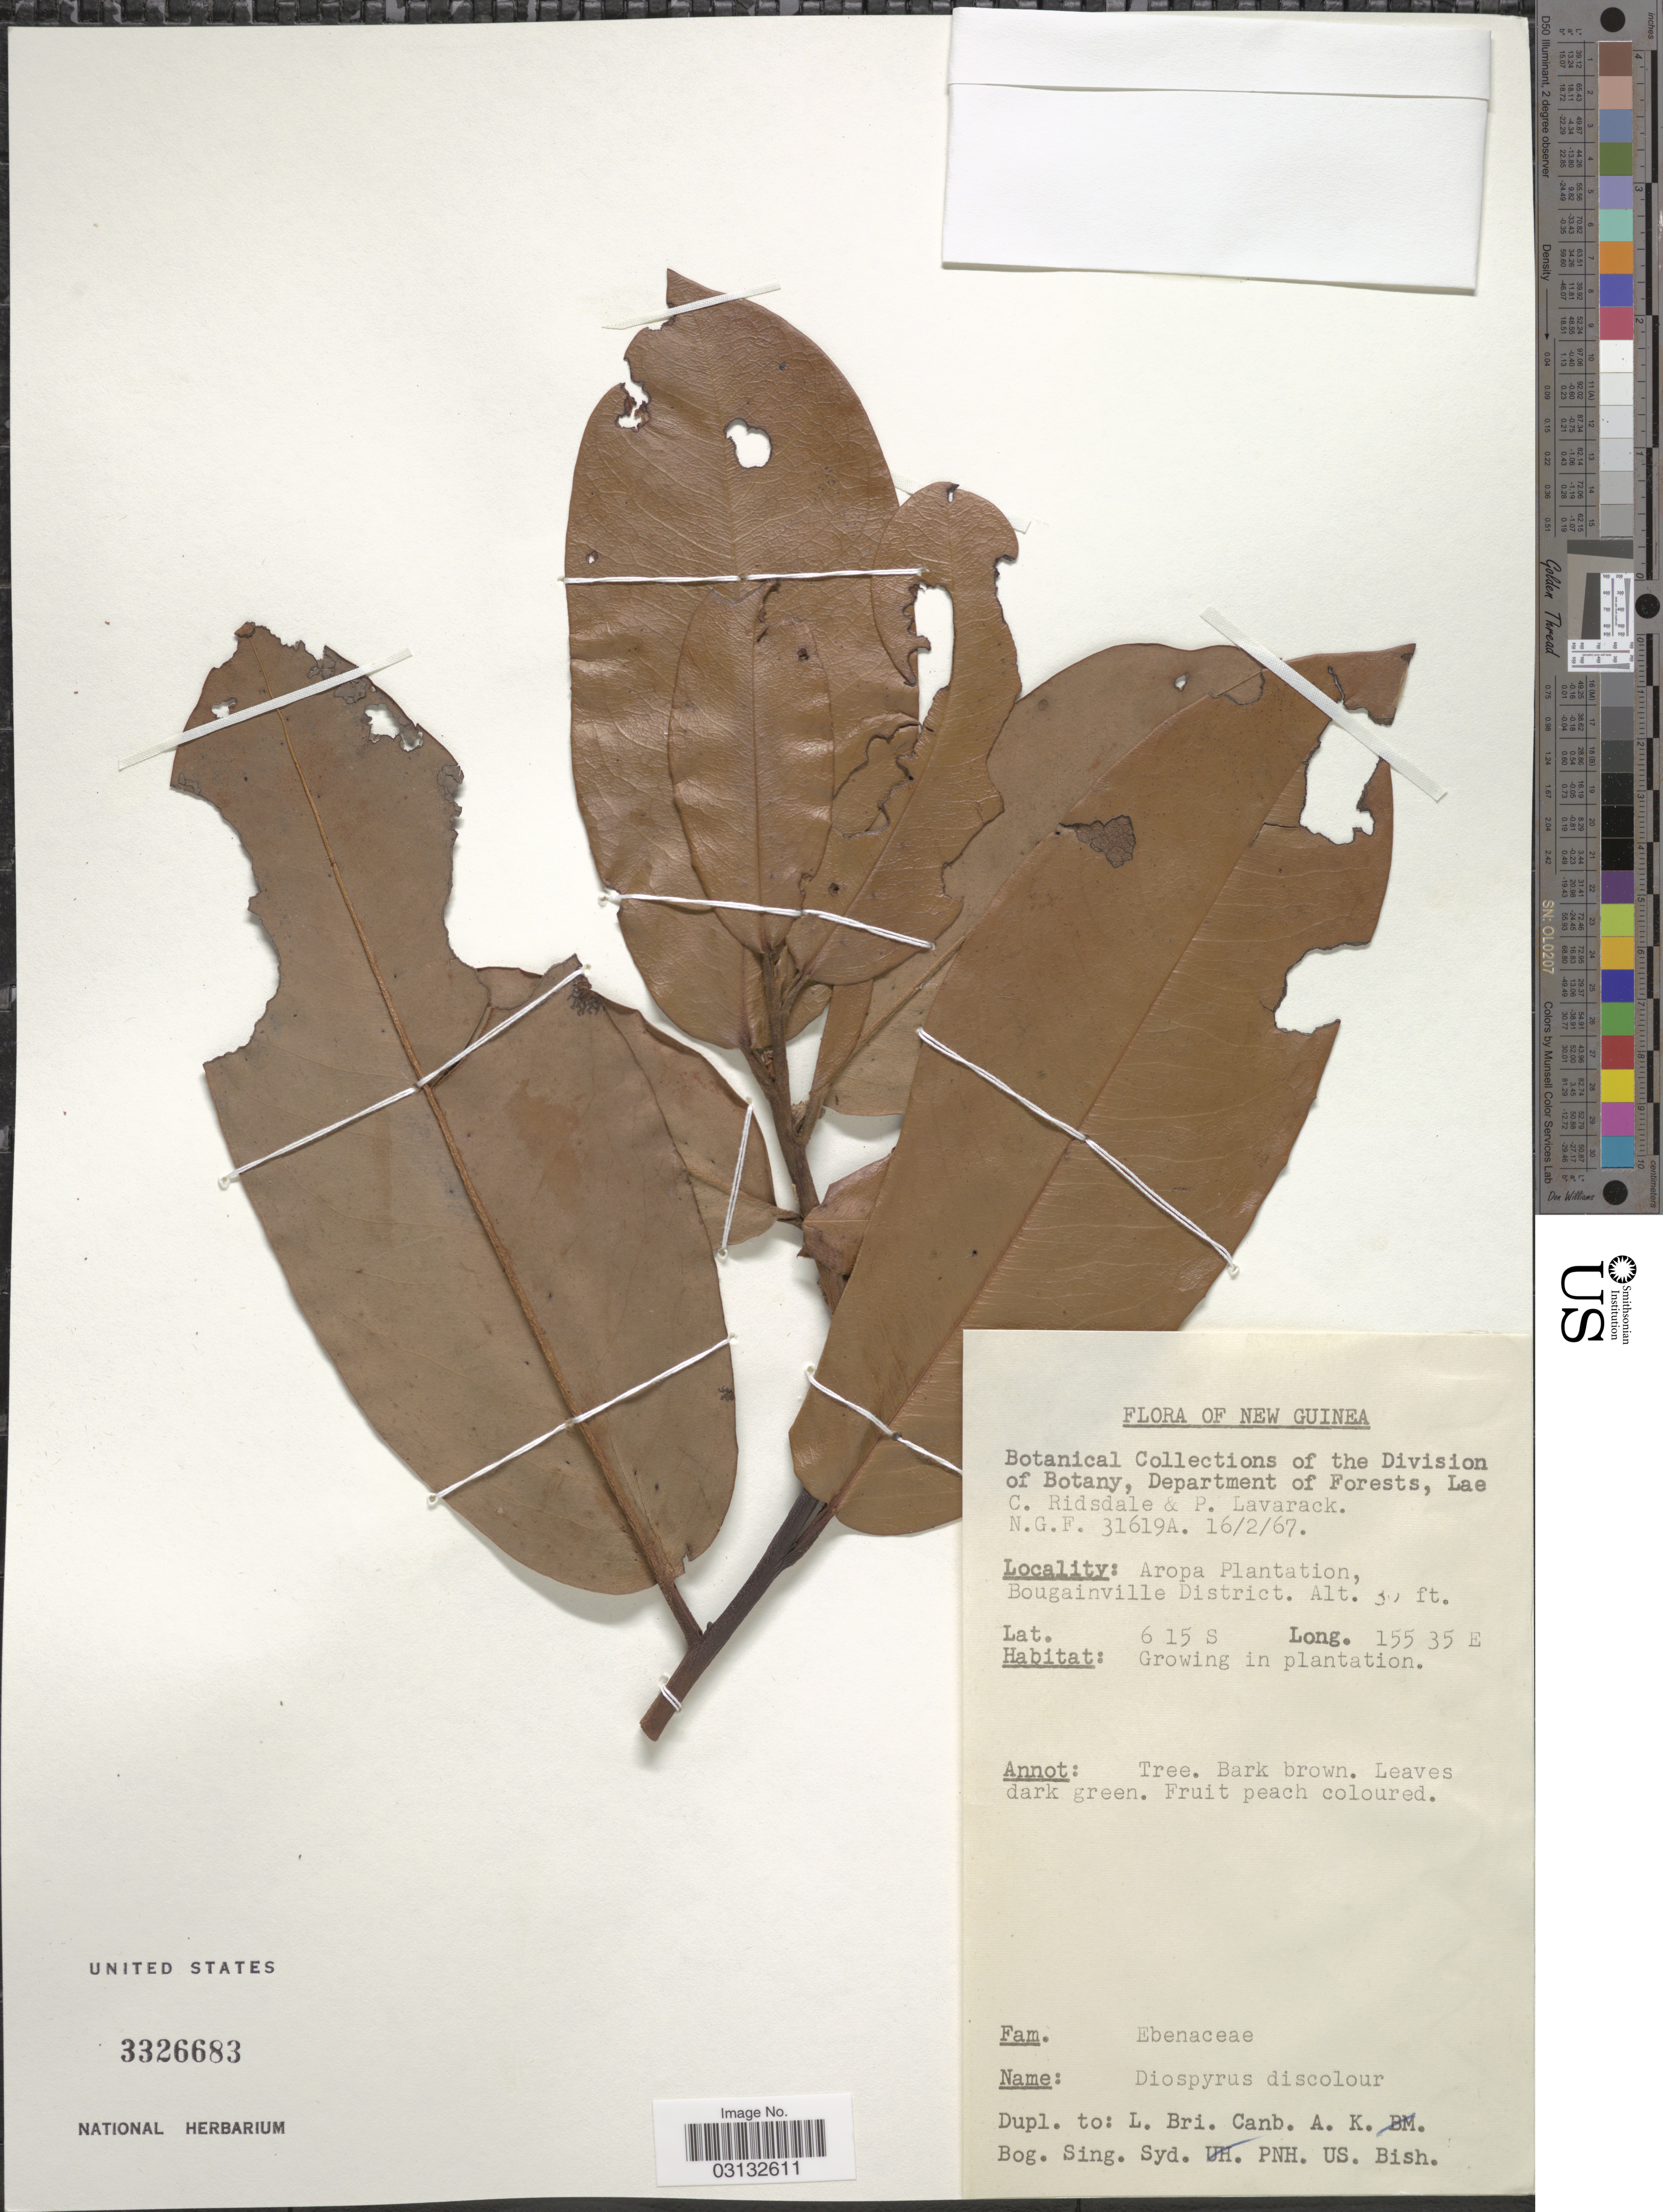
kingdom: Plantae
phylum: Tracheophyta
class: Magnoliopsida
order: Ericales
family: Ebenaceae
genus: Diospyros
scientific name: Diospyros discolor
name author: Willd.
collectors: C. E. Ridsdale & P. Lavarack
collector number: NGF31619A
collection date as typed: Transcribed d/m/y: 16/2/67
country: Papua New Guinea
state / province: Bougainville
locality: New Guinea. Aropa Plantation, Bougainville District.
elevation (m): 9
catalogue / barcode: US 3326683